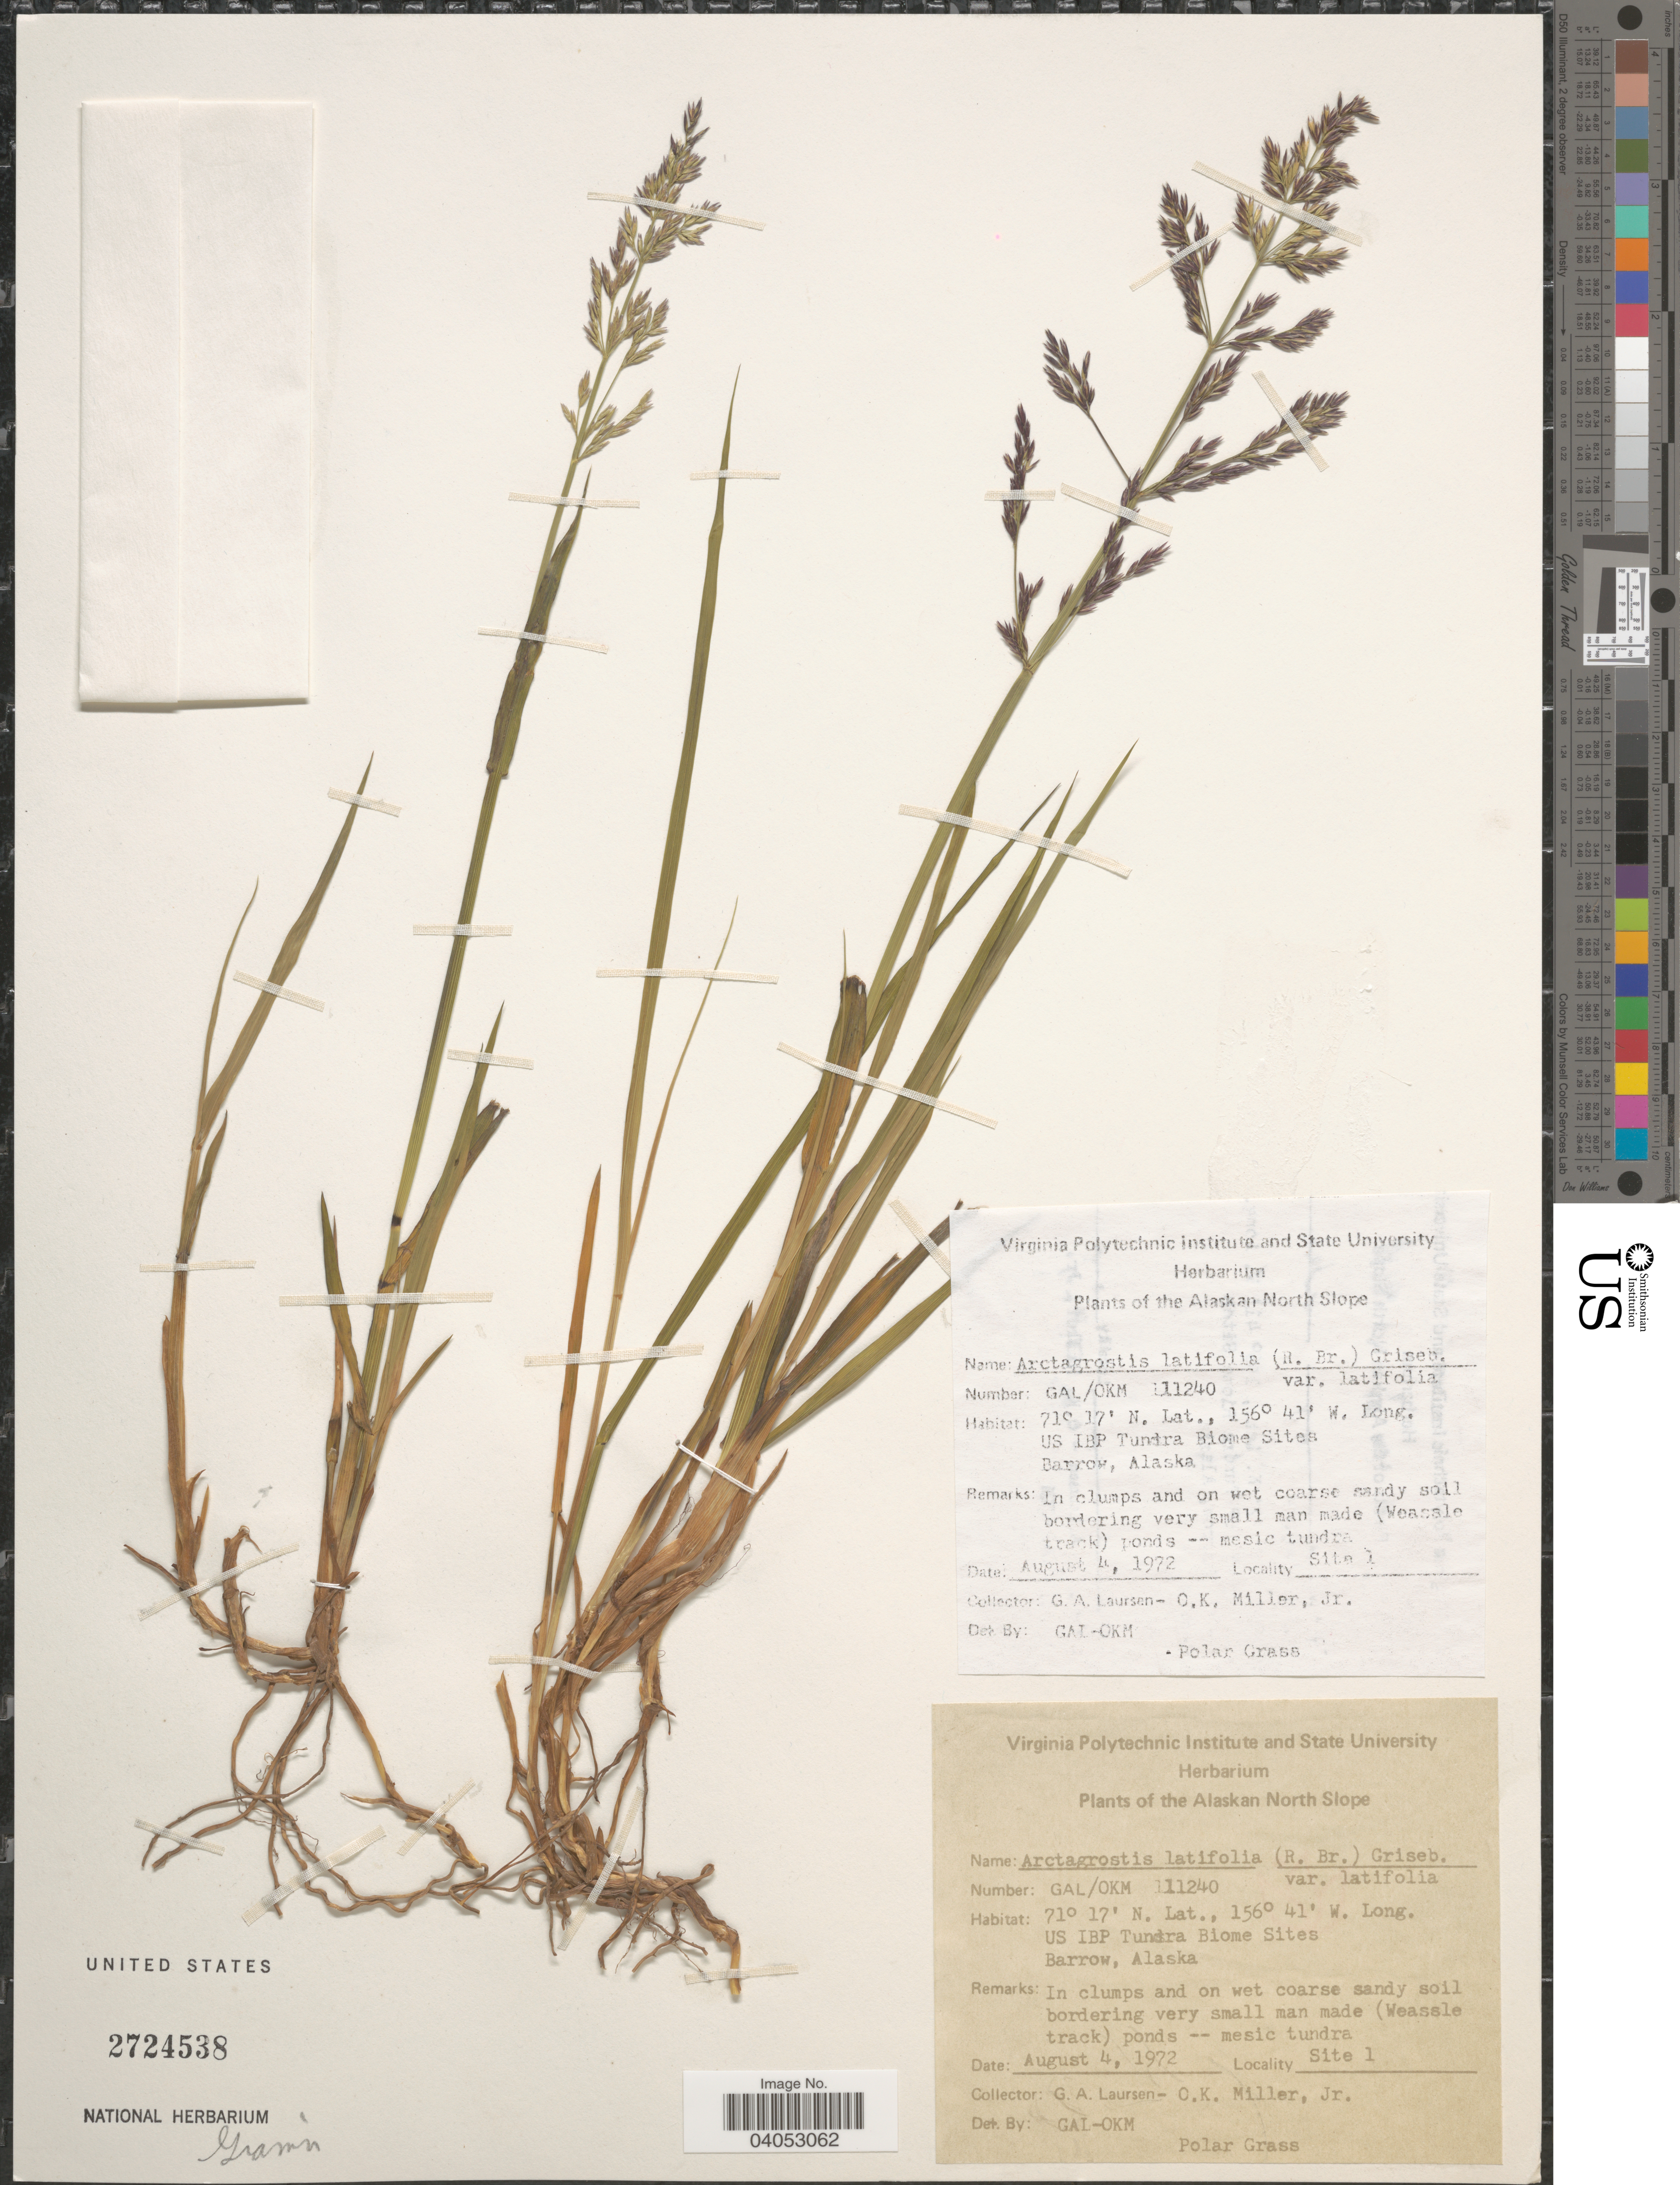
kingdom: Plantae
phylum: Tracheophyta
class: Liliopsida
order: Poales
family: Poaceae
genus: Arctagrostis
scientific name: Arctagrostis latifolia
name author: (R. Br.) Griseb.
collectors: G. Laursen & O. Miller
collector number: GAL/OKM 11240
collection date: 1972-08-04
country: United States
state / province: Alaska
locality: The Alaskan North Slope. US IBP Tundra Biome Sites Barrow.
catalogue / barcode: US 2724538